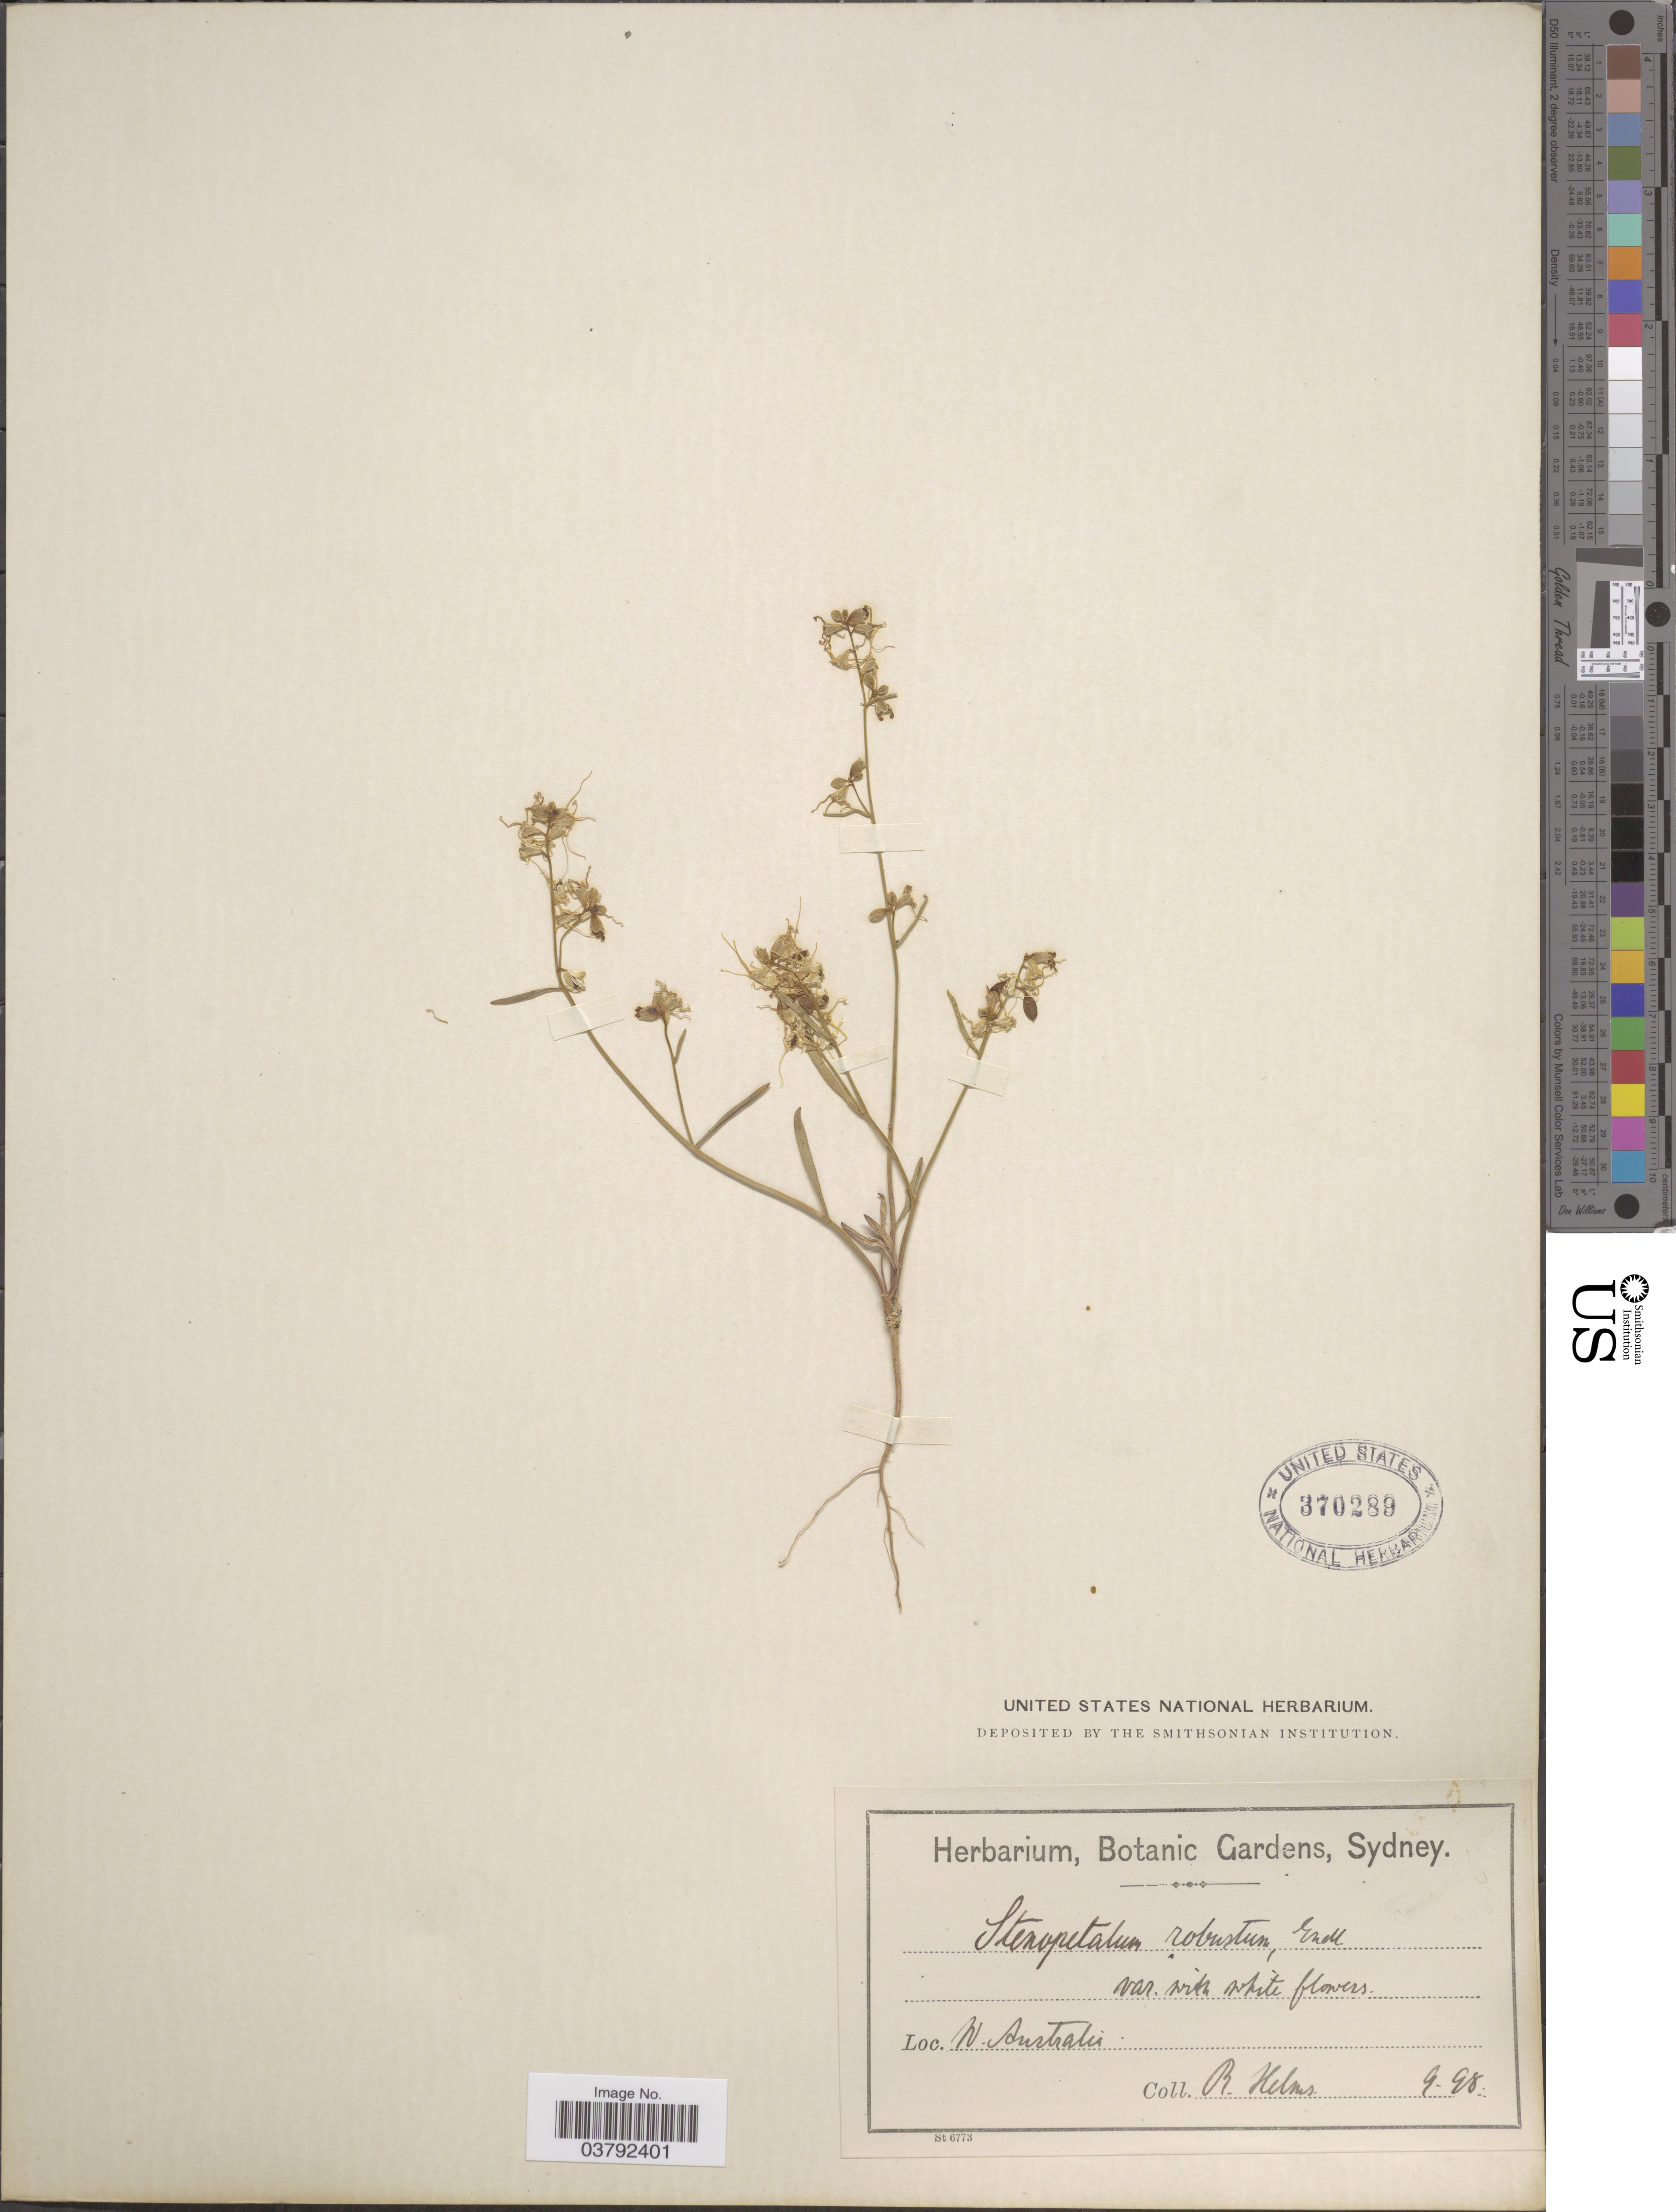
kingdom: Plantae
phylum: Tracheophyta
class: Magnoliopsida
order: Brassicales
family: Brassicaceae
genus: Stenopetalum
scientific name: Stenopetalum robustum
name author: Endl.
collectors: R. Helms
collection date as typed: Transcribed d/m/y: /9/98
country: Australia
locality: W. Australia.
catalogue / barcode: US 370289